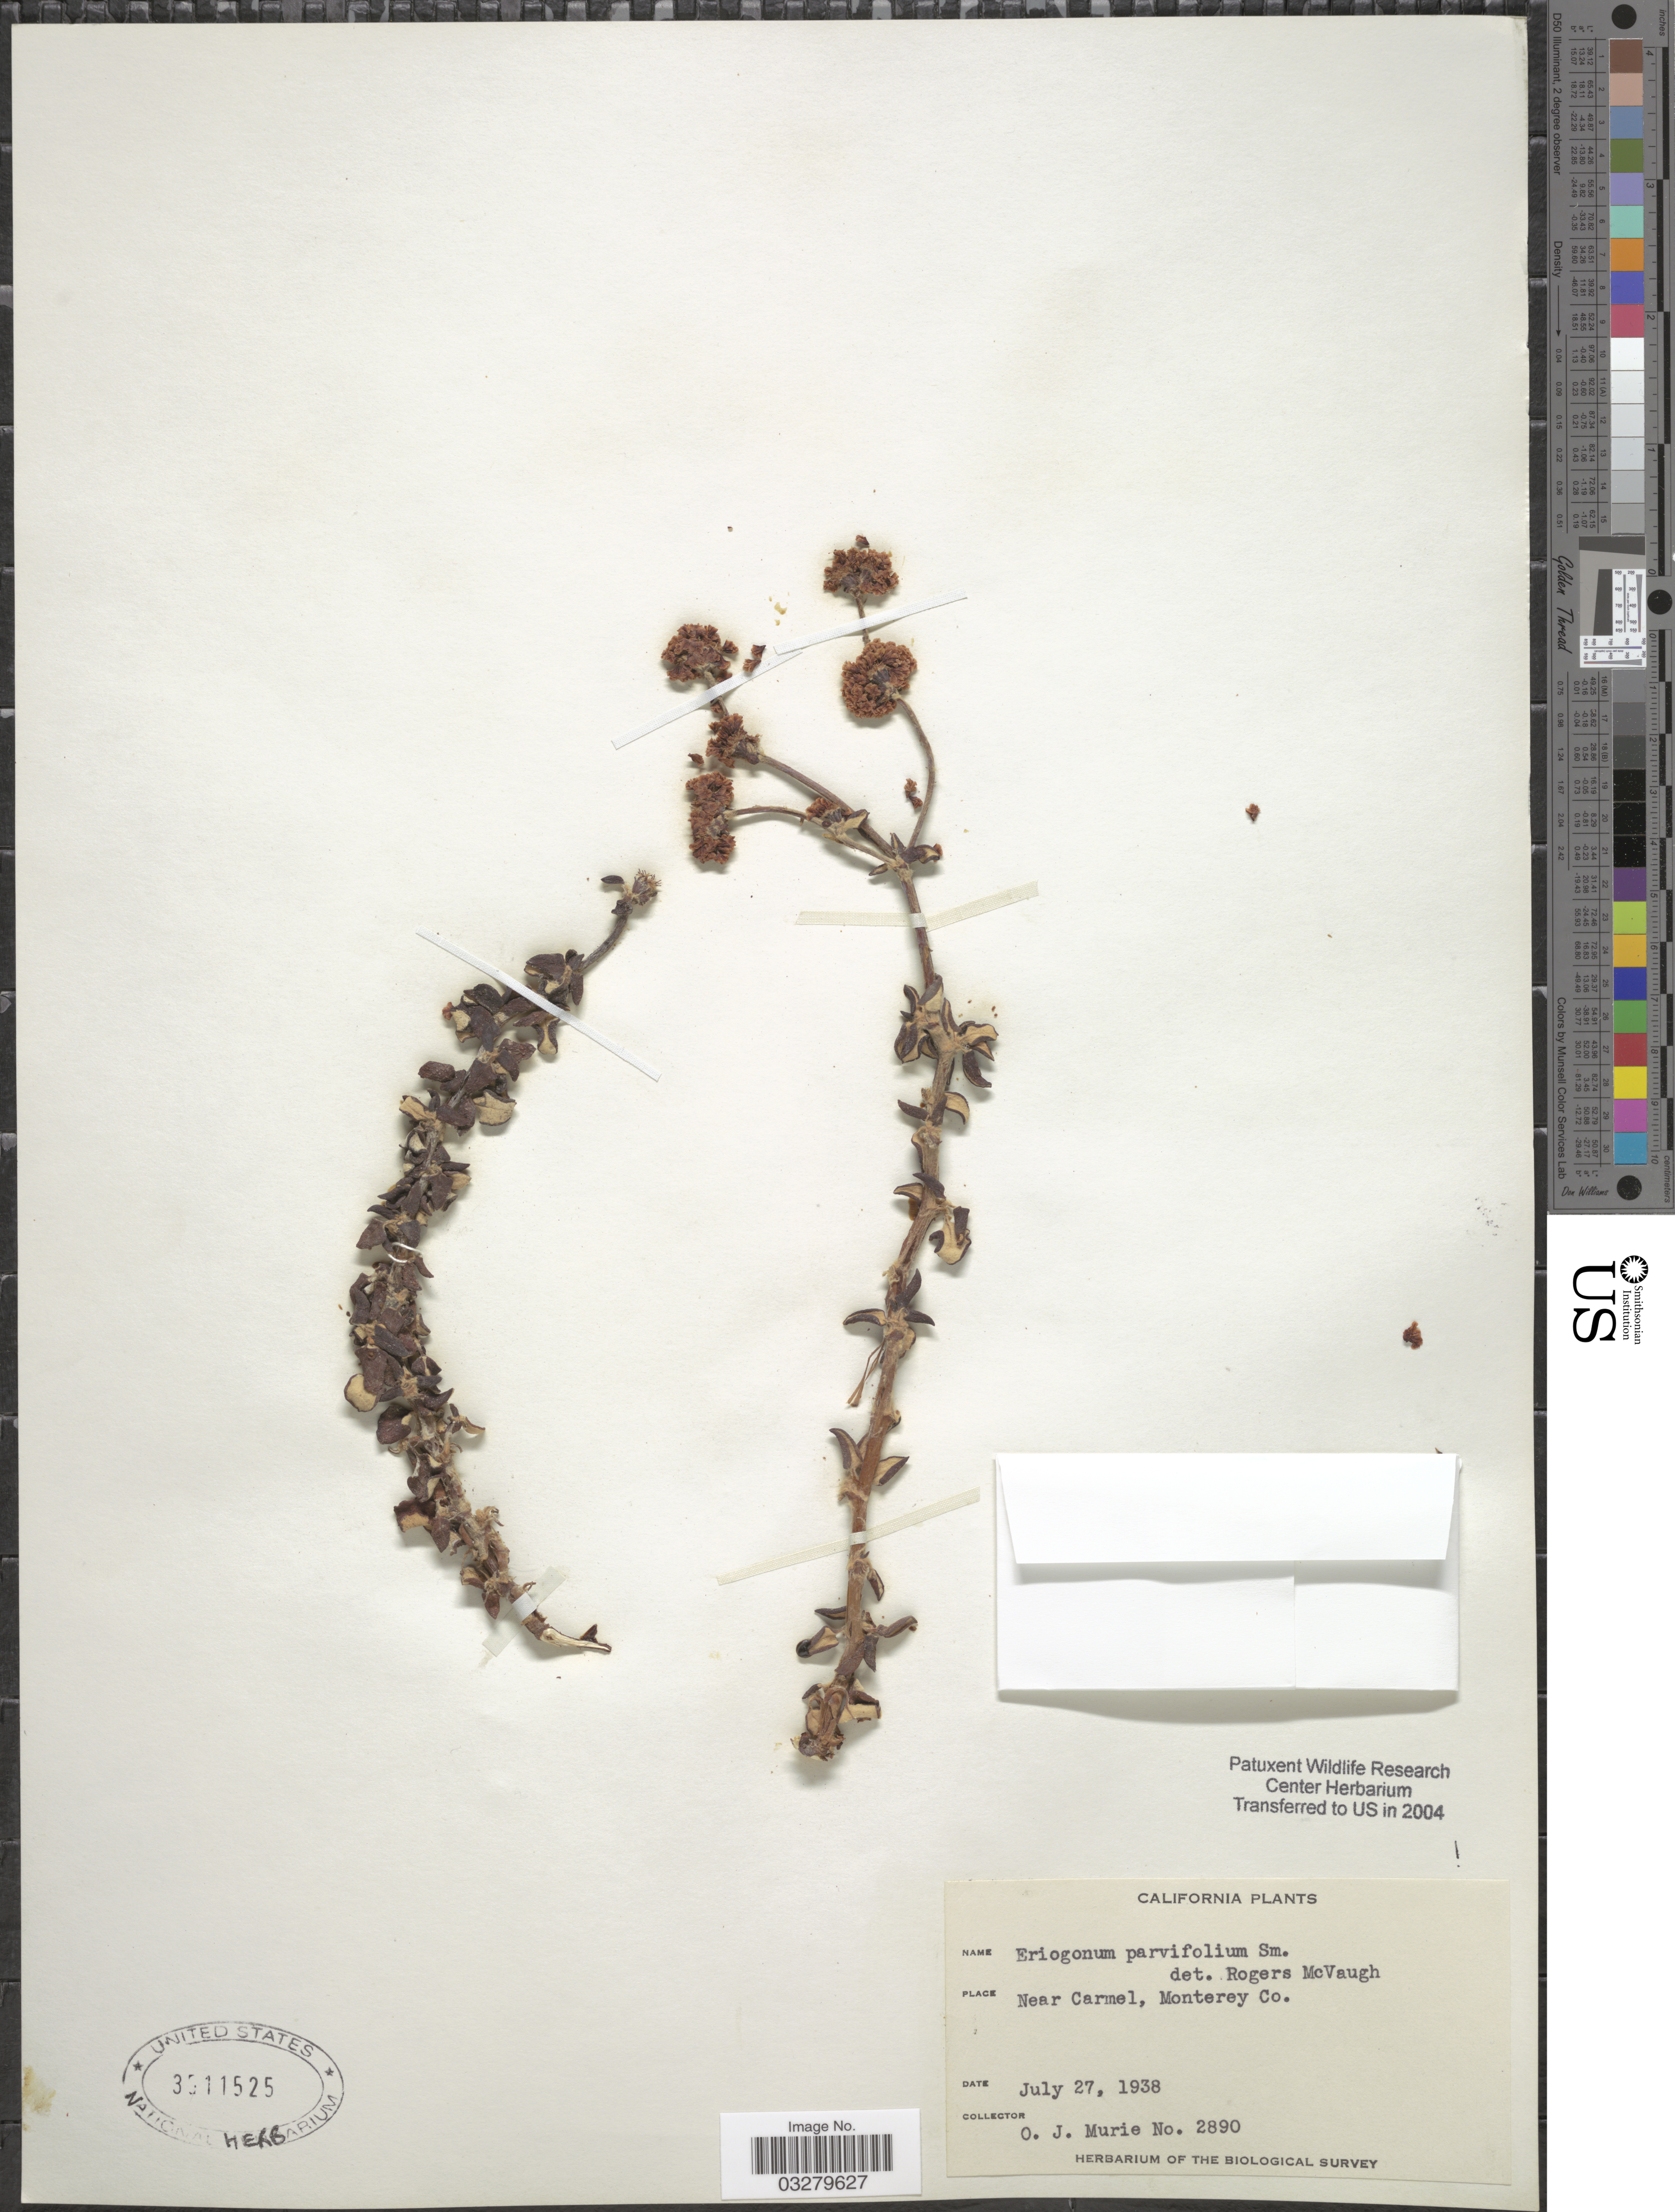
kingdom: Plantae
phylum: Tracheophyta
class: Magnoliopsida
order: Caryophyllales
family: Polygonaceae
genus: Eriogonum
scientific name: Eriogonum parviflorum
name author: Nutt.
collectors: O. Murie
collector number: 2890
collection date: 1938-07-27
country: United States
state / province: California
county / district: Monterey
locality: Near Carmel, Monterey Co.